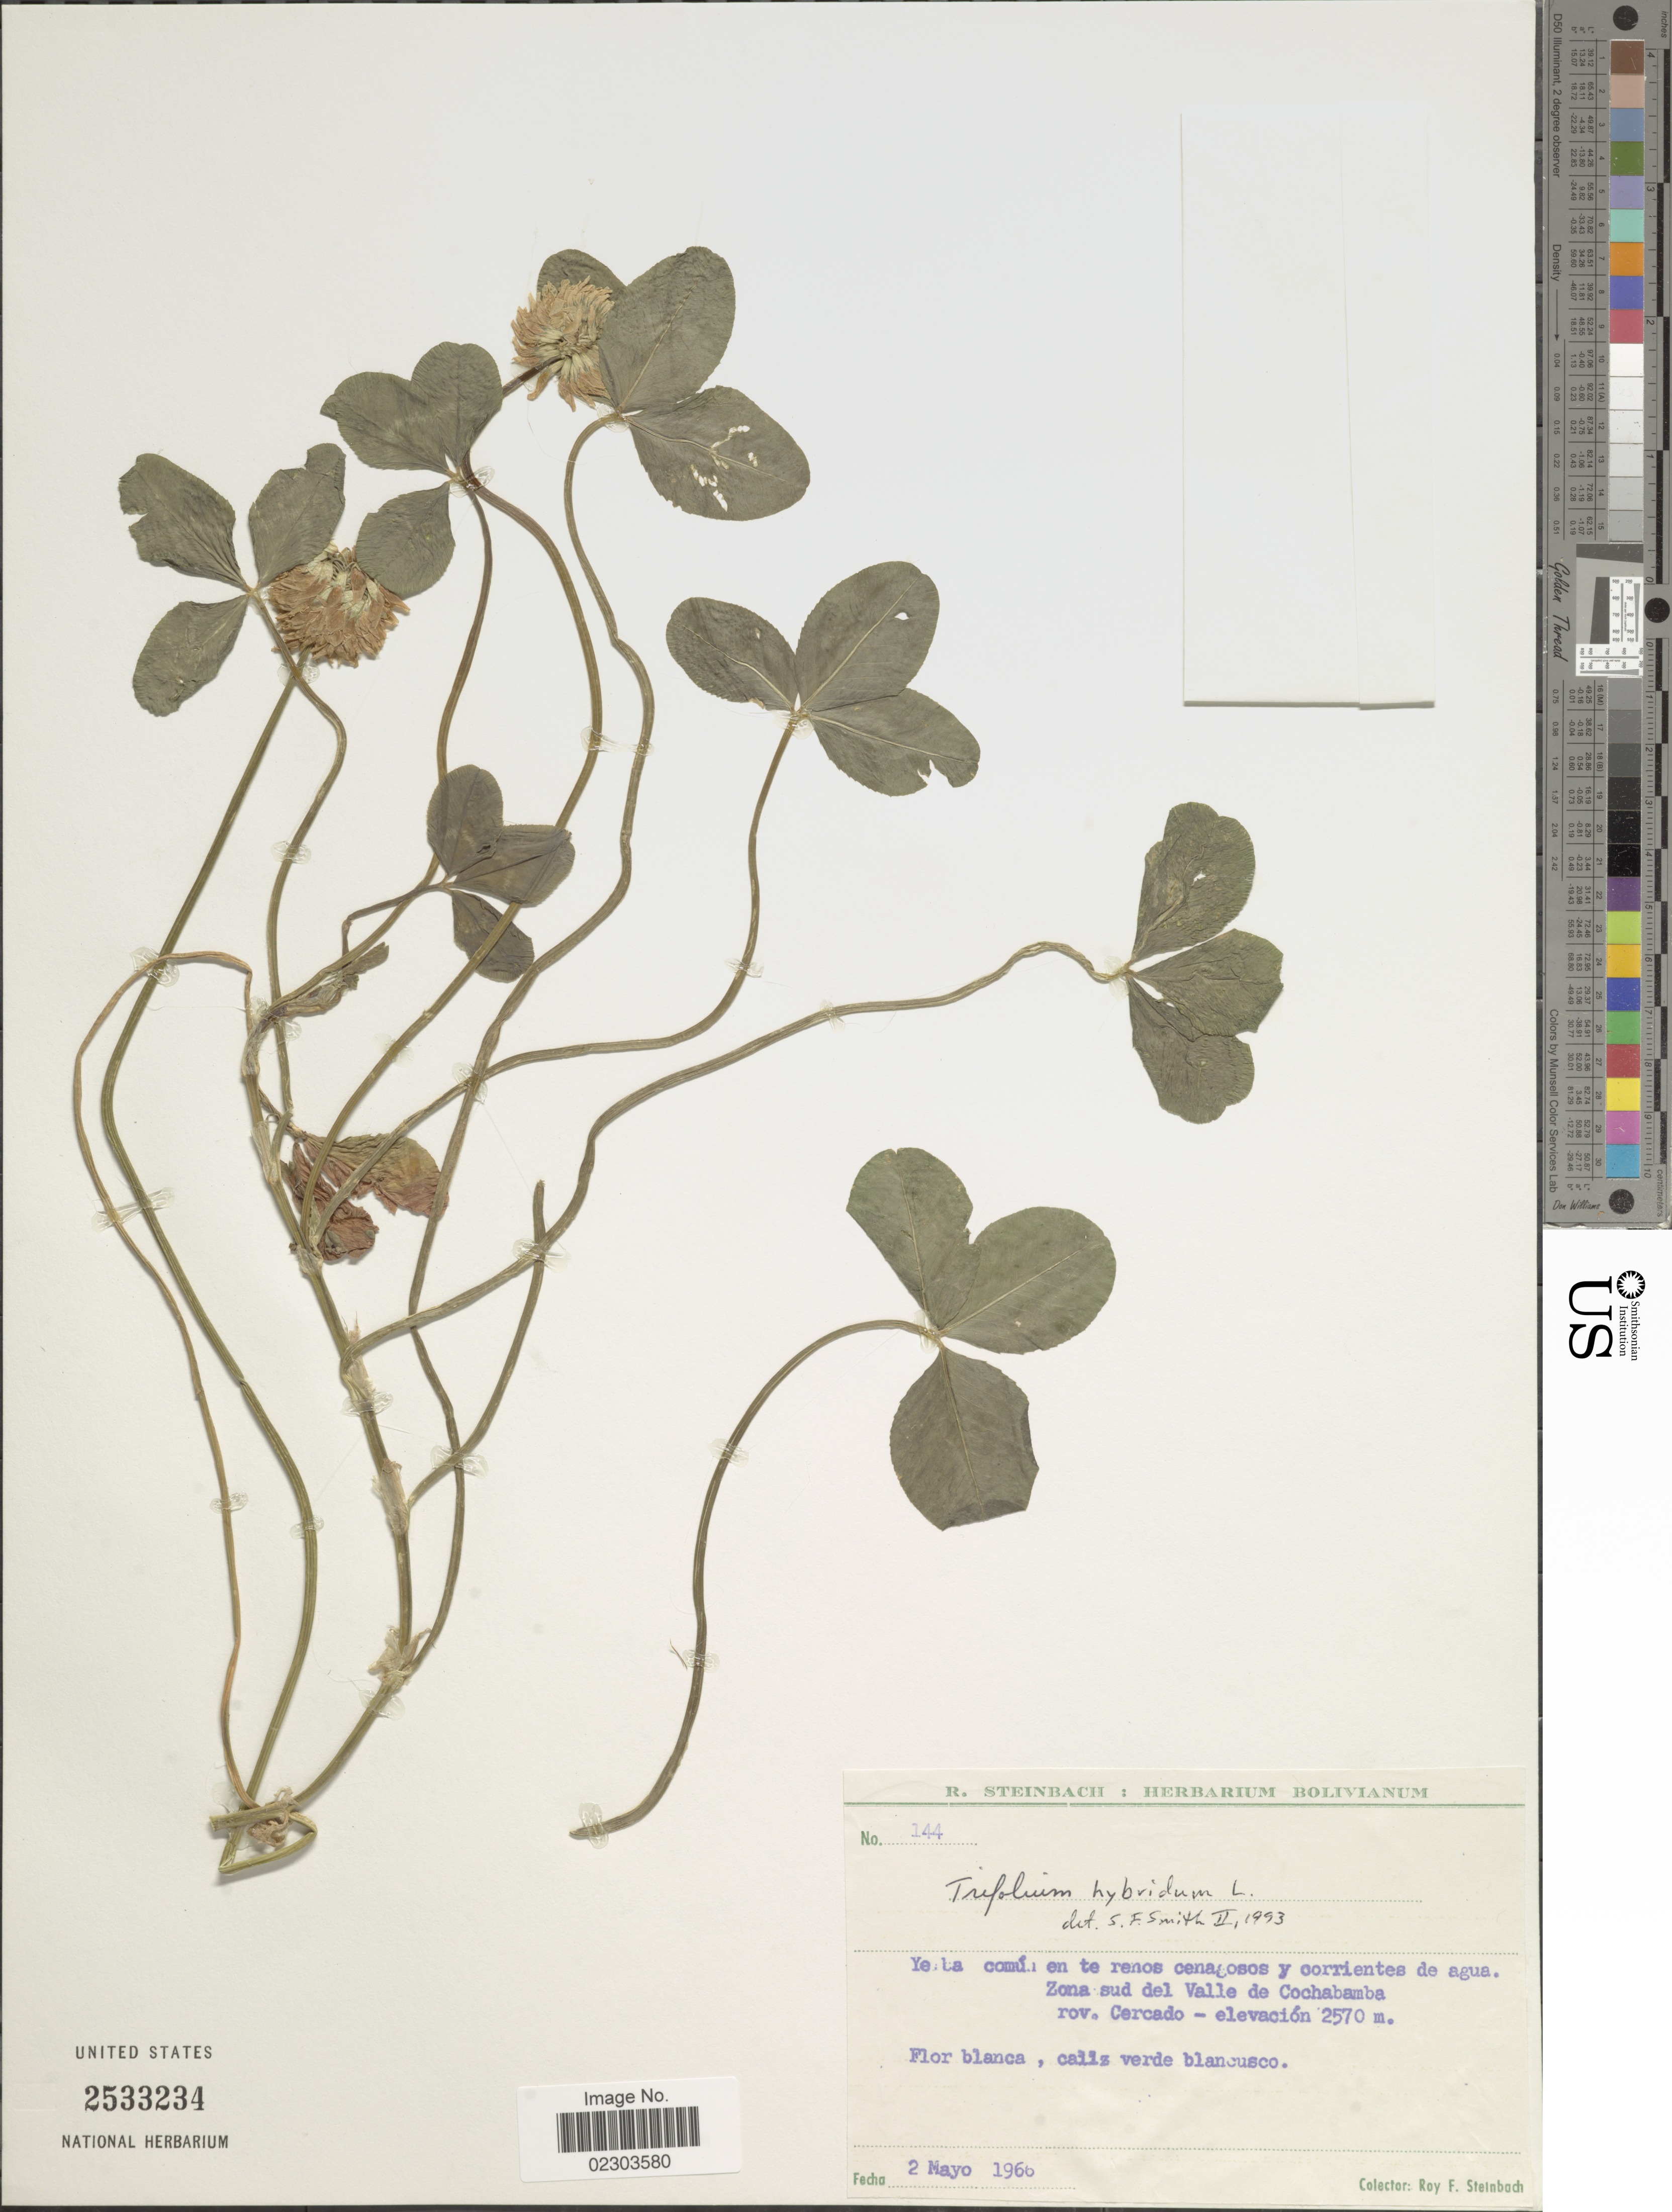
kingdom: Plantae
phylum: Tracheophyta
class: Magnoliopsida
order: Fabales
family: Fabaceae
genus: Trifolium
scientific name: Trifolium hybridum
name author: L.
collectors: R. F. Steinbach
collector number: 144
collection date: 1960-05-02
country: Bolivia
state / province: Cochabamba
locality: Yenba comun en te renos cenagosos y corrientes de agua, Zon a sud del Valle de Cochabamba, rov. Cercado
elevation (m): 2570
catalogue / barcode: US 2533234